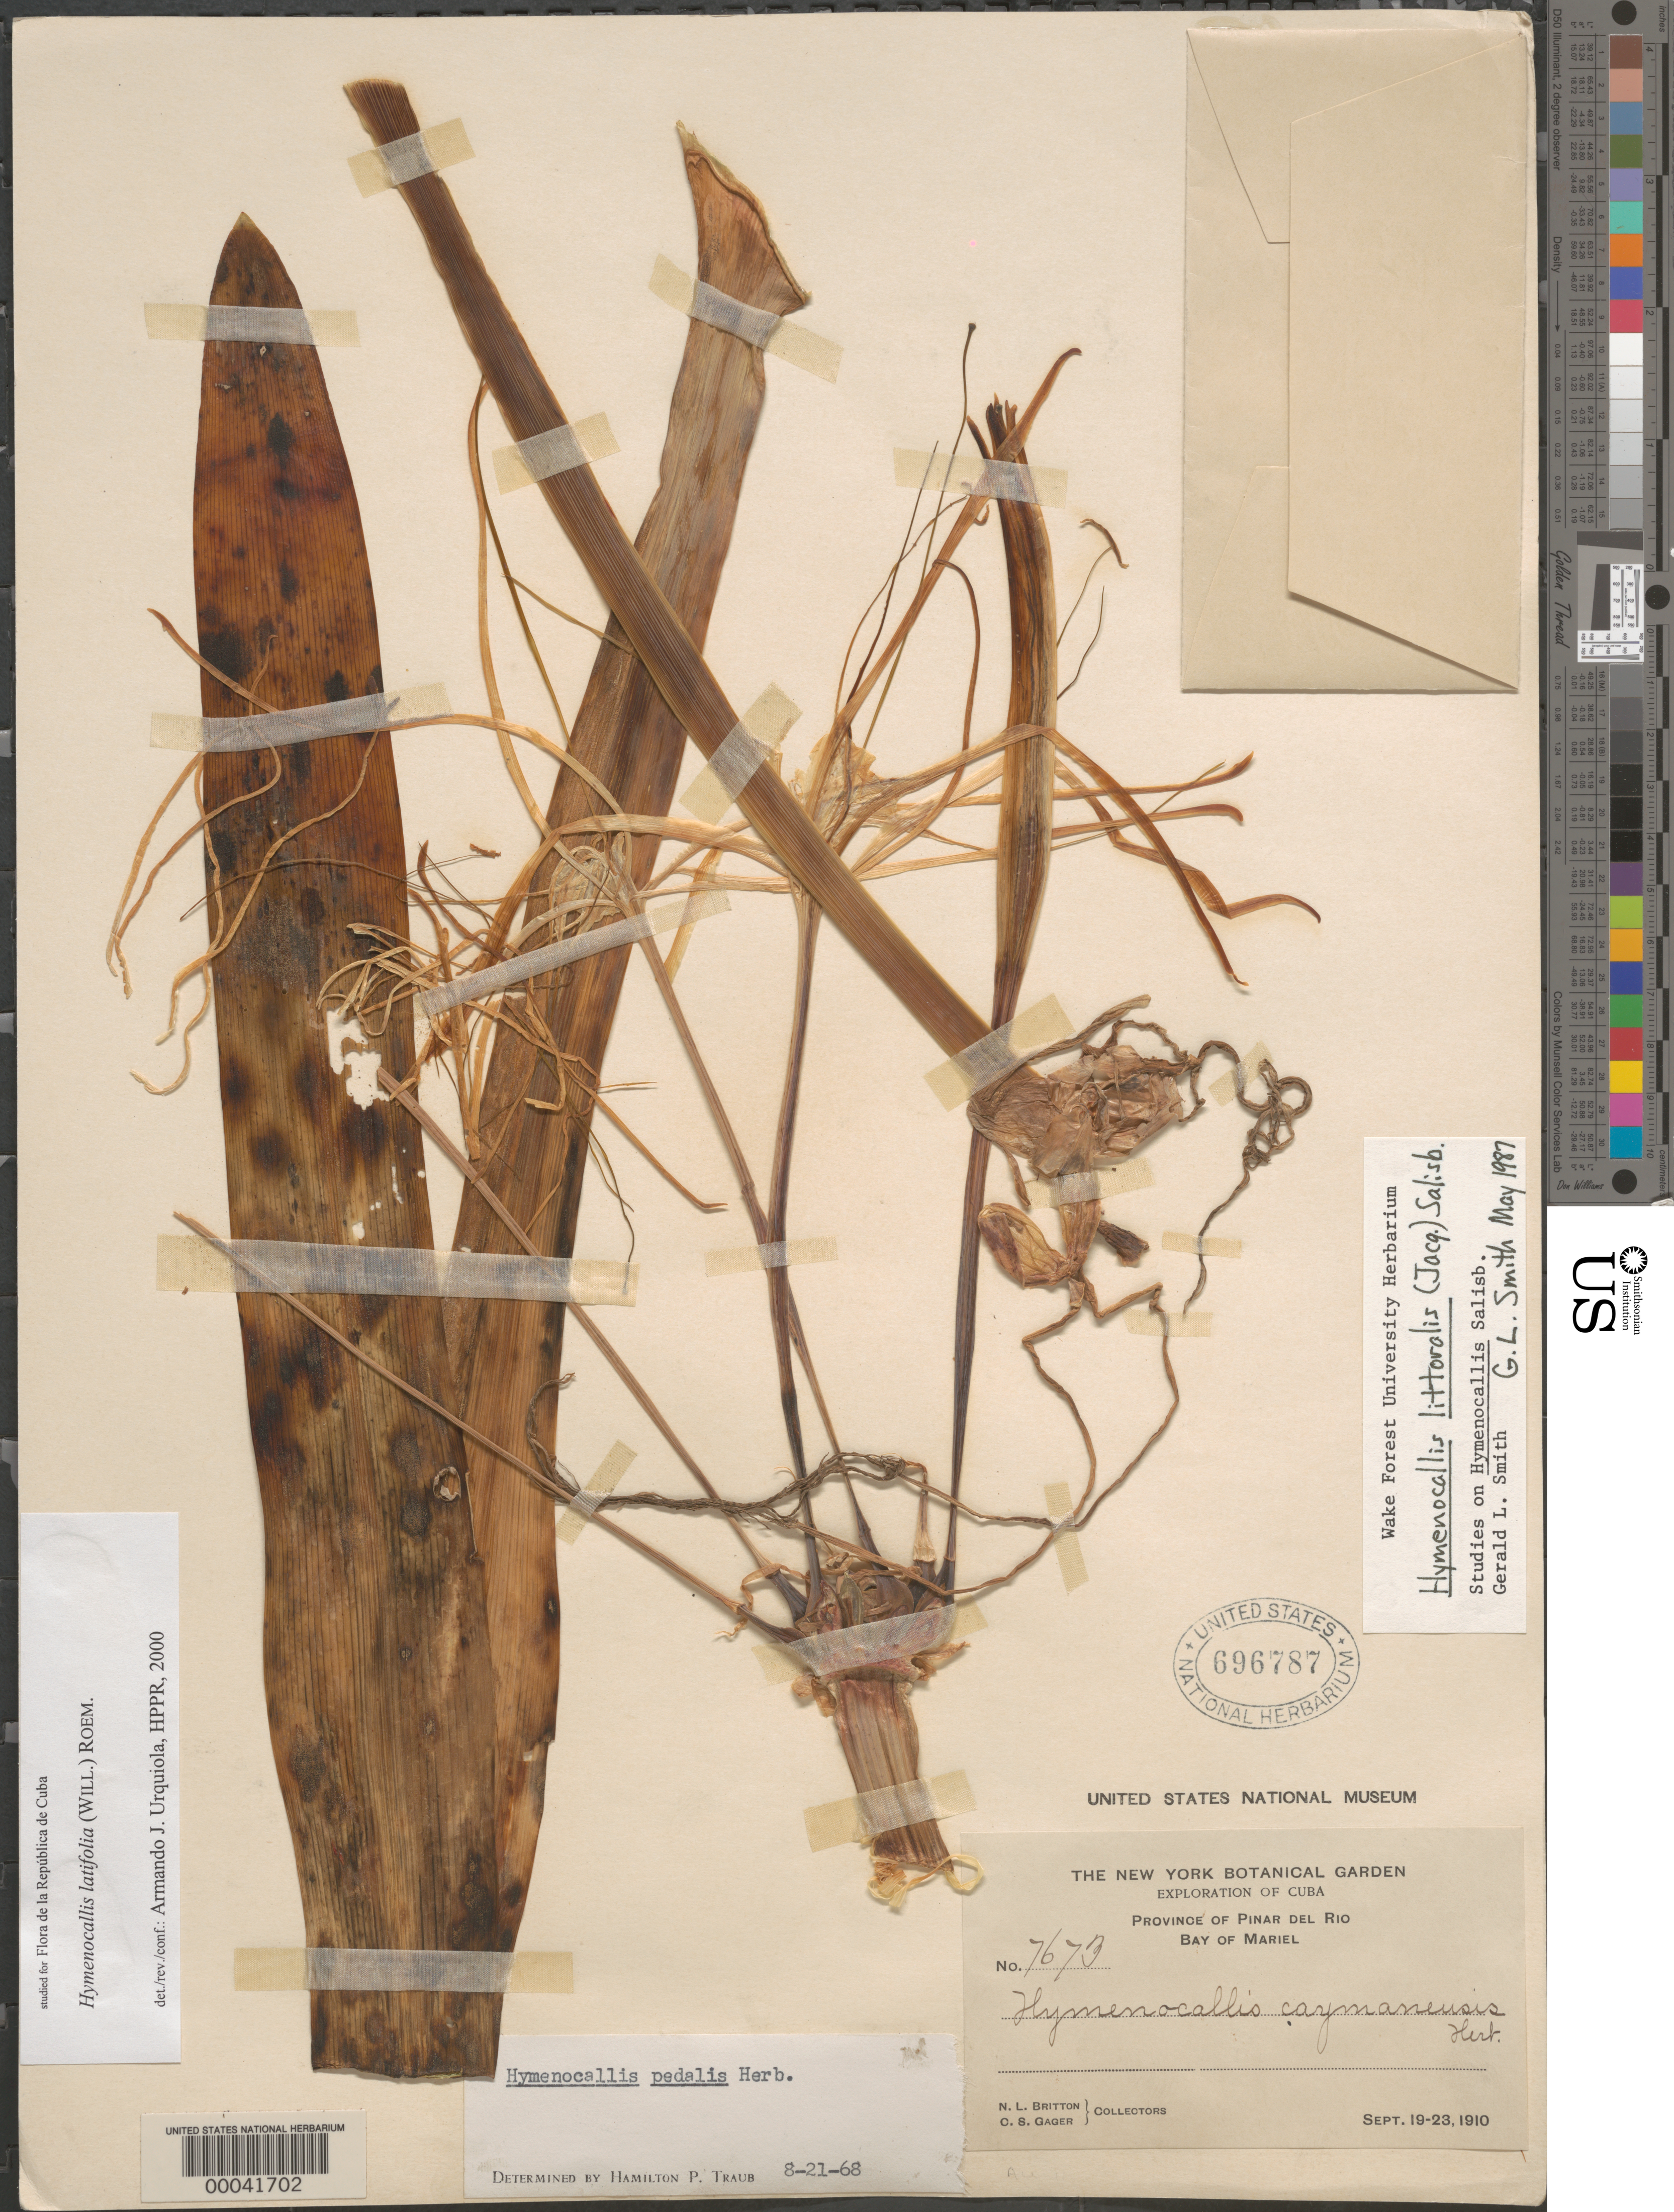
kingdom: Plantae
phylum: Tracheophyta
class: Liliopsida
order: Asparagales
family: Amaryllidaceae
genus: Hymenocallis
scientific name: Hymenocallis littoralis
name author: (Jacq.) Salisb.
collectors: N. Britton & C. Gager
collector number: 7673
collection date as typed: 19 Sep 1910 to 23 Jan 1910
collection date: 1910-01-23/1910-09-19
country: Cuba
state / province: Pinar del Río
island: Greater Antilles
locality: Bay of mariel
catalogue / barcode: US 696787